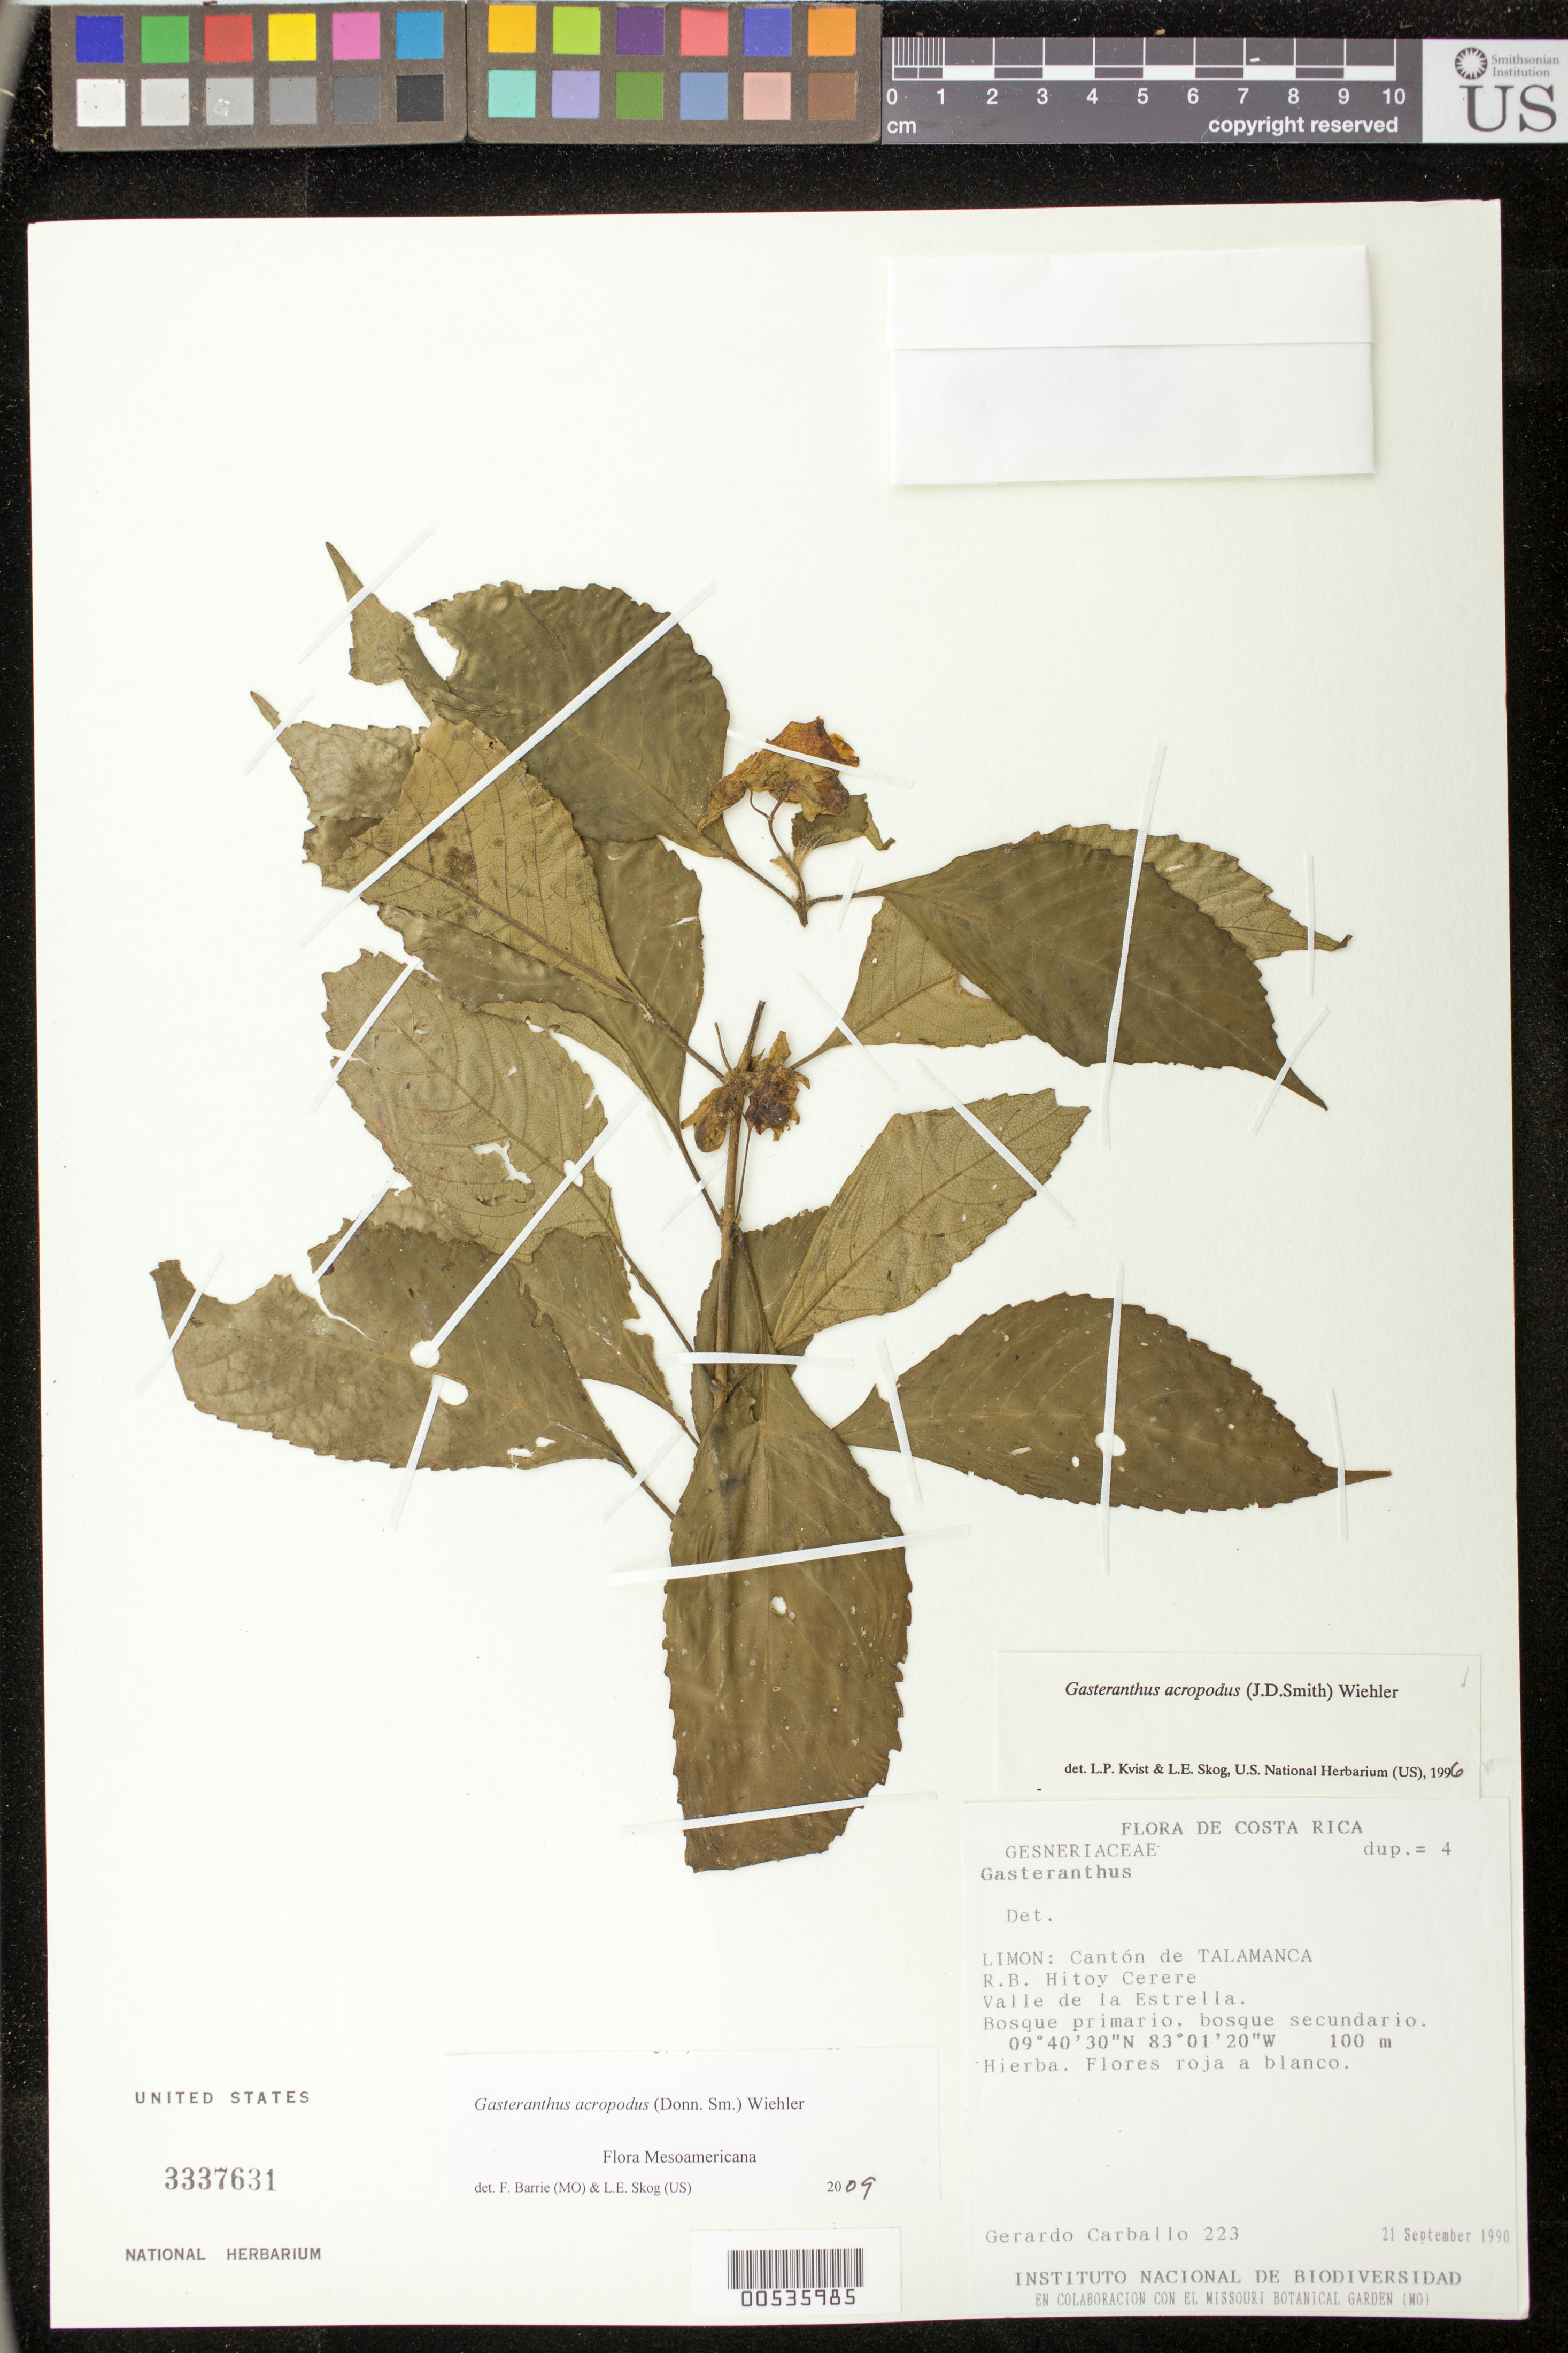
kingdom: Plantae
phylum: Tracheophyta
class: Magnoliopsida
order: Lamiales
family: Gesneriaceae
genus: Gasteranthus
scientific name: Gasteranthus acropodus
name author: (Donn. Sm.) Wiehler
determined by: Skog, Laurence E.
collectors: G. Carballo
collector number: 223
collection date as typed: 21 Sep 1990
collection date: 1990-09-21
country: Costa Rica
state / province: Limón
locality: Cantón de Talamanca, R.B. Hitoy Cerere, Valle de la Estrella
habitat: Bosque primario, bosque secundario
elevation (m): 100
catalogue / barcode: US 3337631